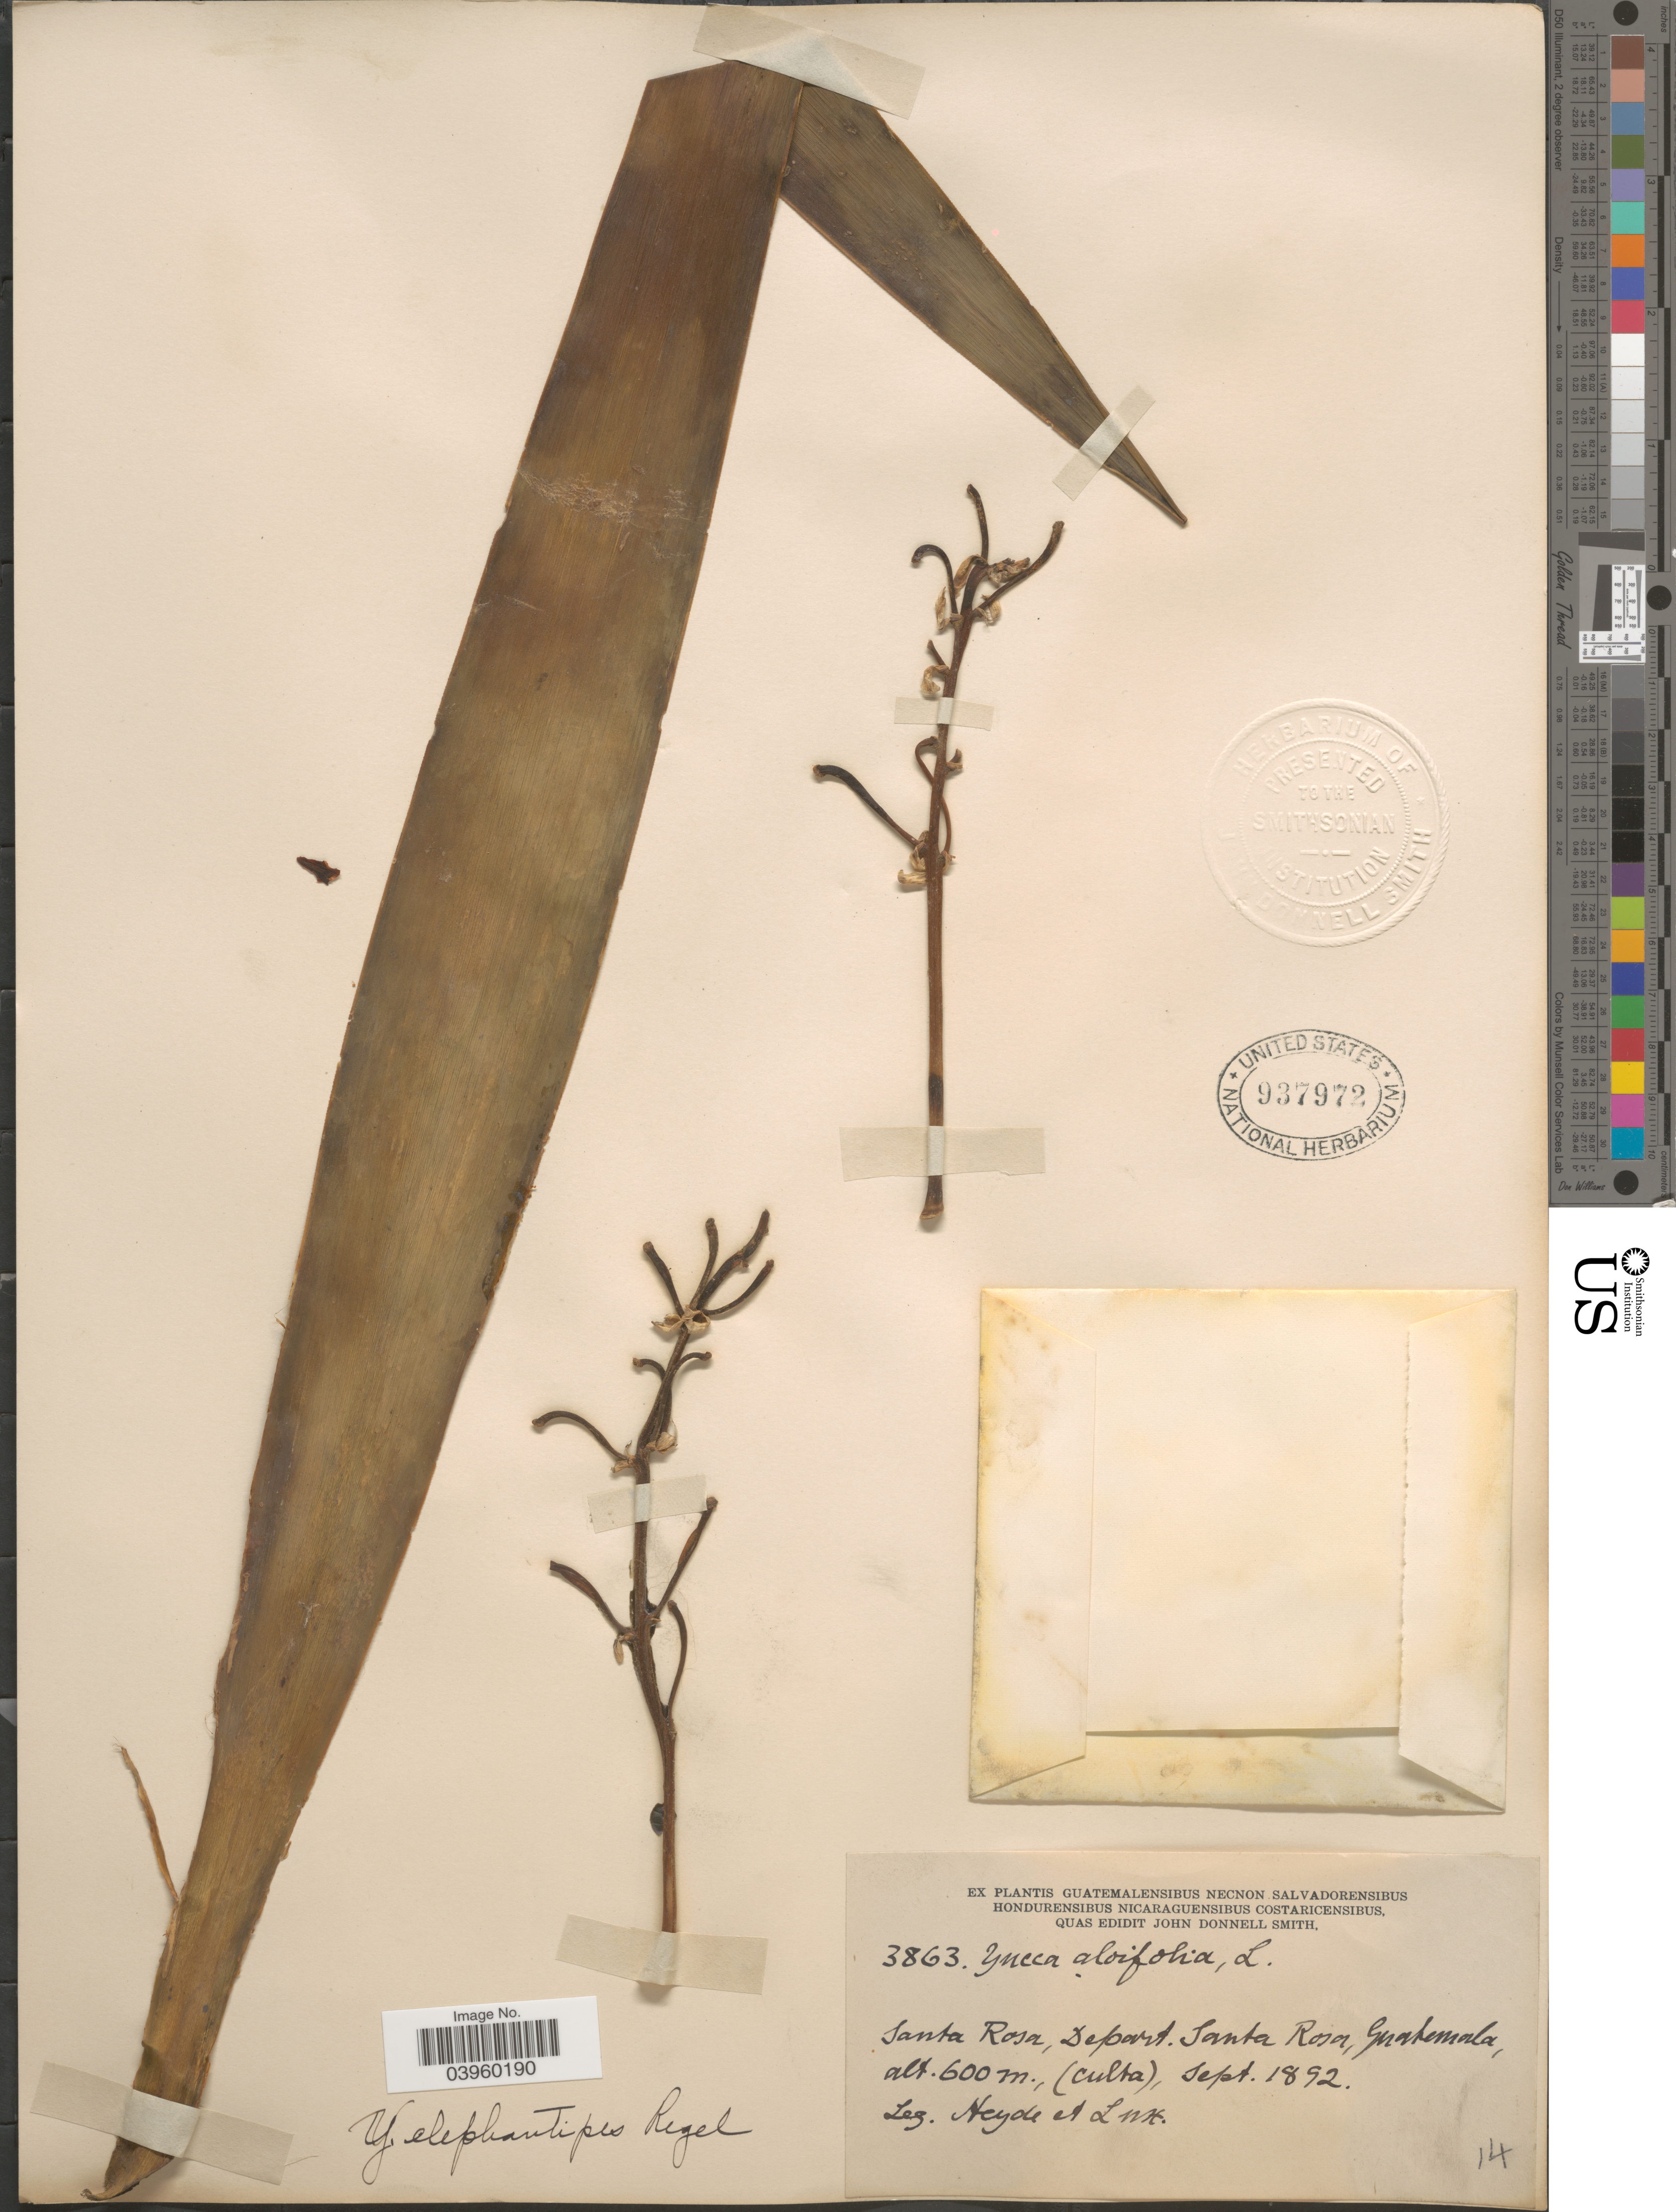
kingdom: Plantae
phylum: Tracheophyta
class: Liliopsida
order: Asparagales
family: Asparagaceae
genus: Yucca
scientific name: Yucca elephantipes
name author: Regel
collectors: Heyde & Lux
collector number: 3863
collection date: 1892-09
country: Guatemala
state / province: Santa Rosa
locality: Santa Rosa. Depart. Santa Rosa.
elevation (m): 600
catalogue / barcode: US 937972